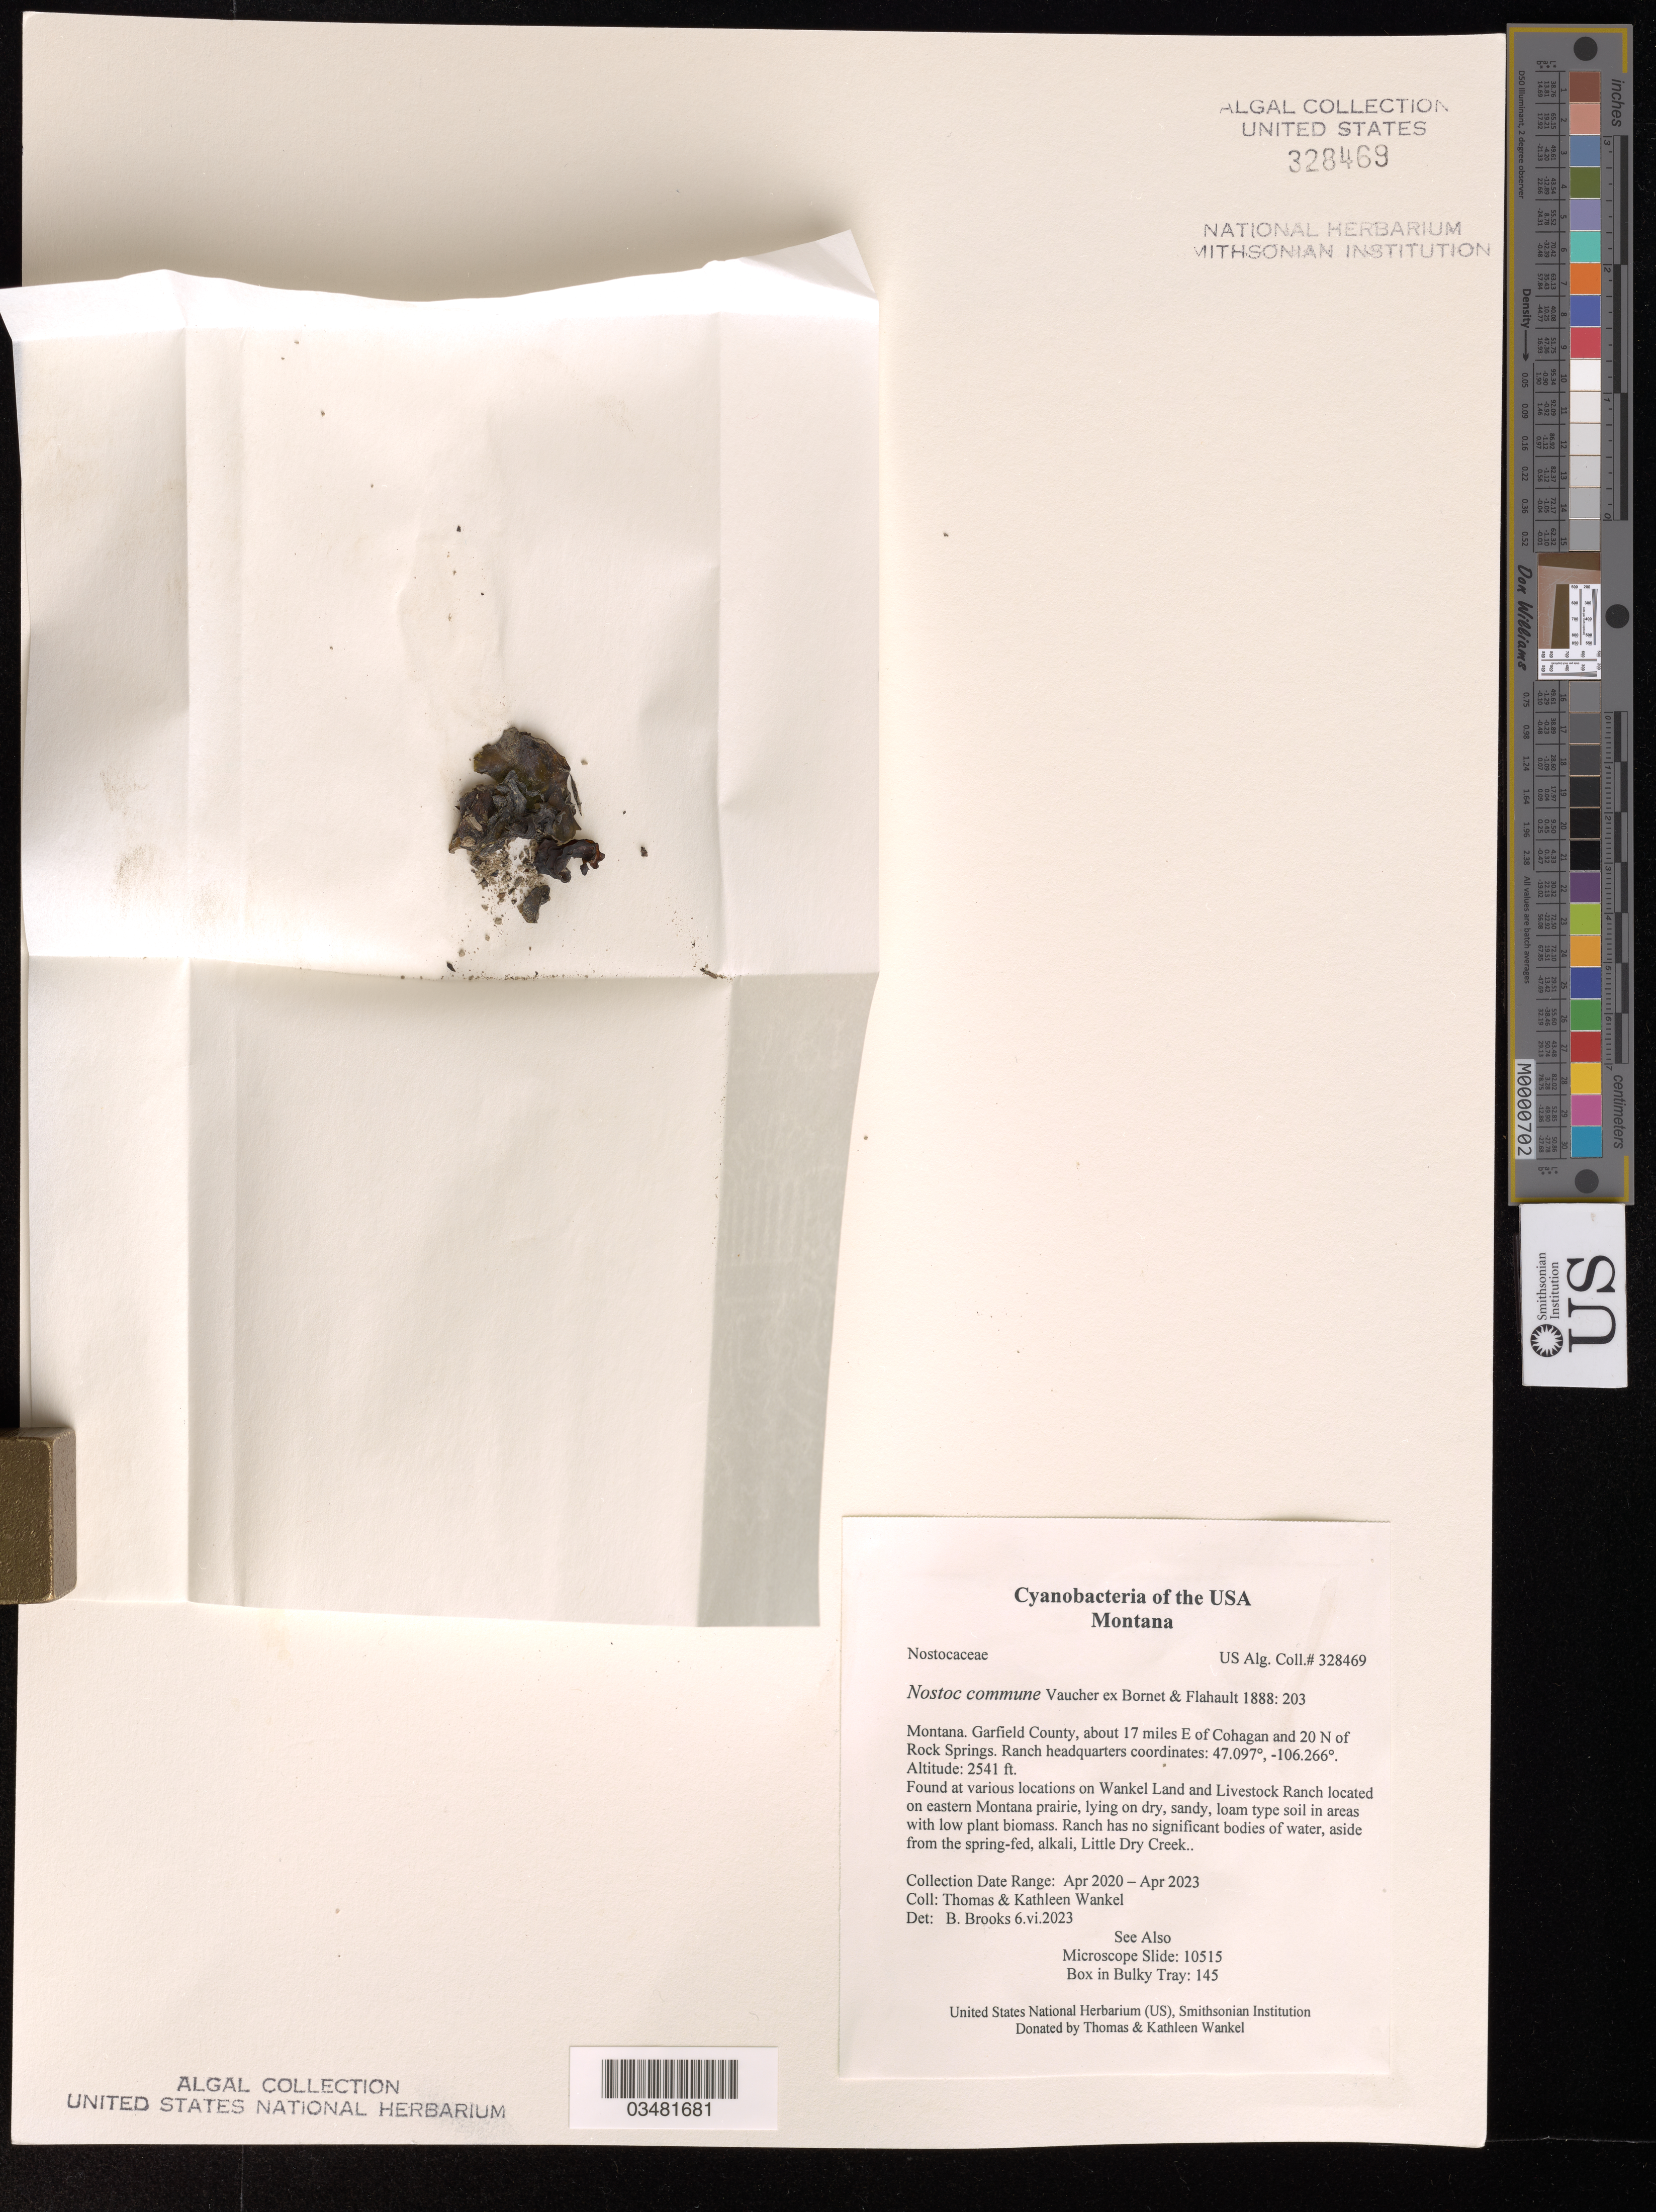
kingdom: Bacteria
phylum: Cyanobacteria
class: Cyanobacteriia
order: Cyanobacteriales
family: Nostocaceae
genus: Nostoc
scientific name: Nostoc commune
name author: Vaucher ex Bornet & Flahault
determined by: Ballantine, D. L.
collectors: T. Wankel & K. Wankel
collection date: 2020-04/2023-04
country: United States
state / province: Montana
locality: Garfield County, about 17 miles E of Cohagan and 20 mi N of Rock Springs.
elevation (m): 774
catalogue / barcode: US 328469